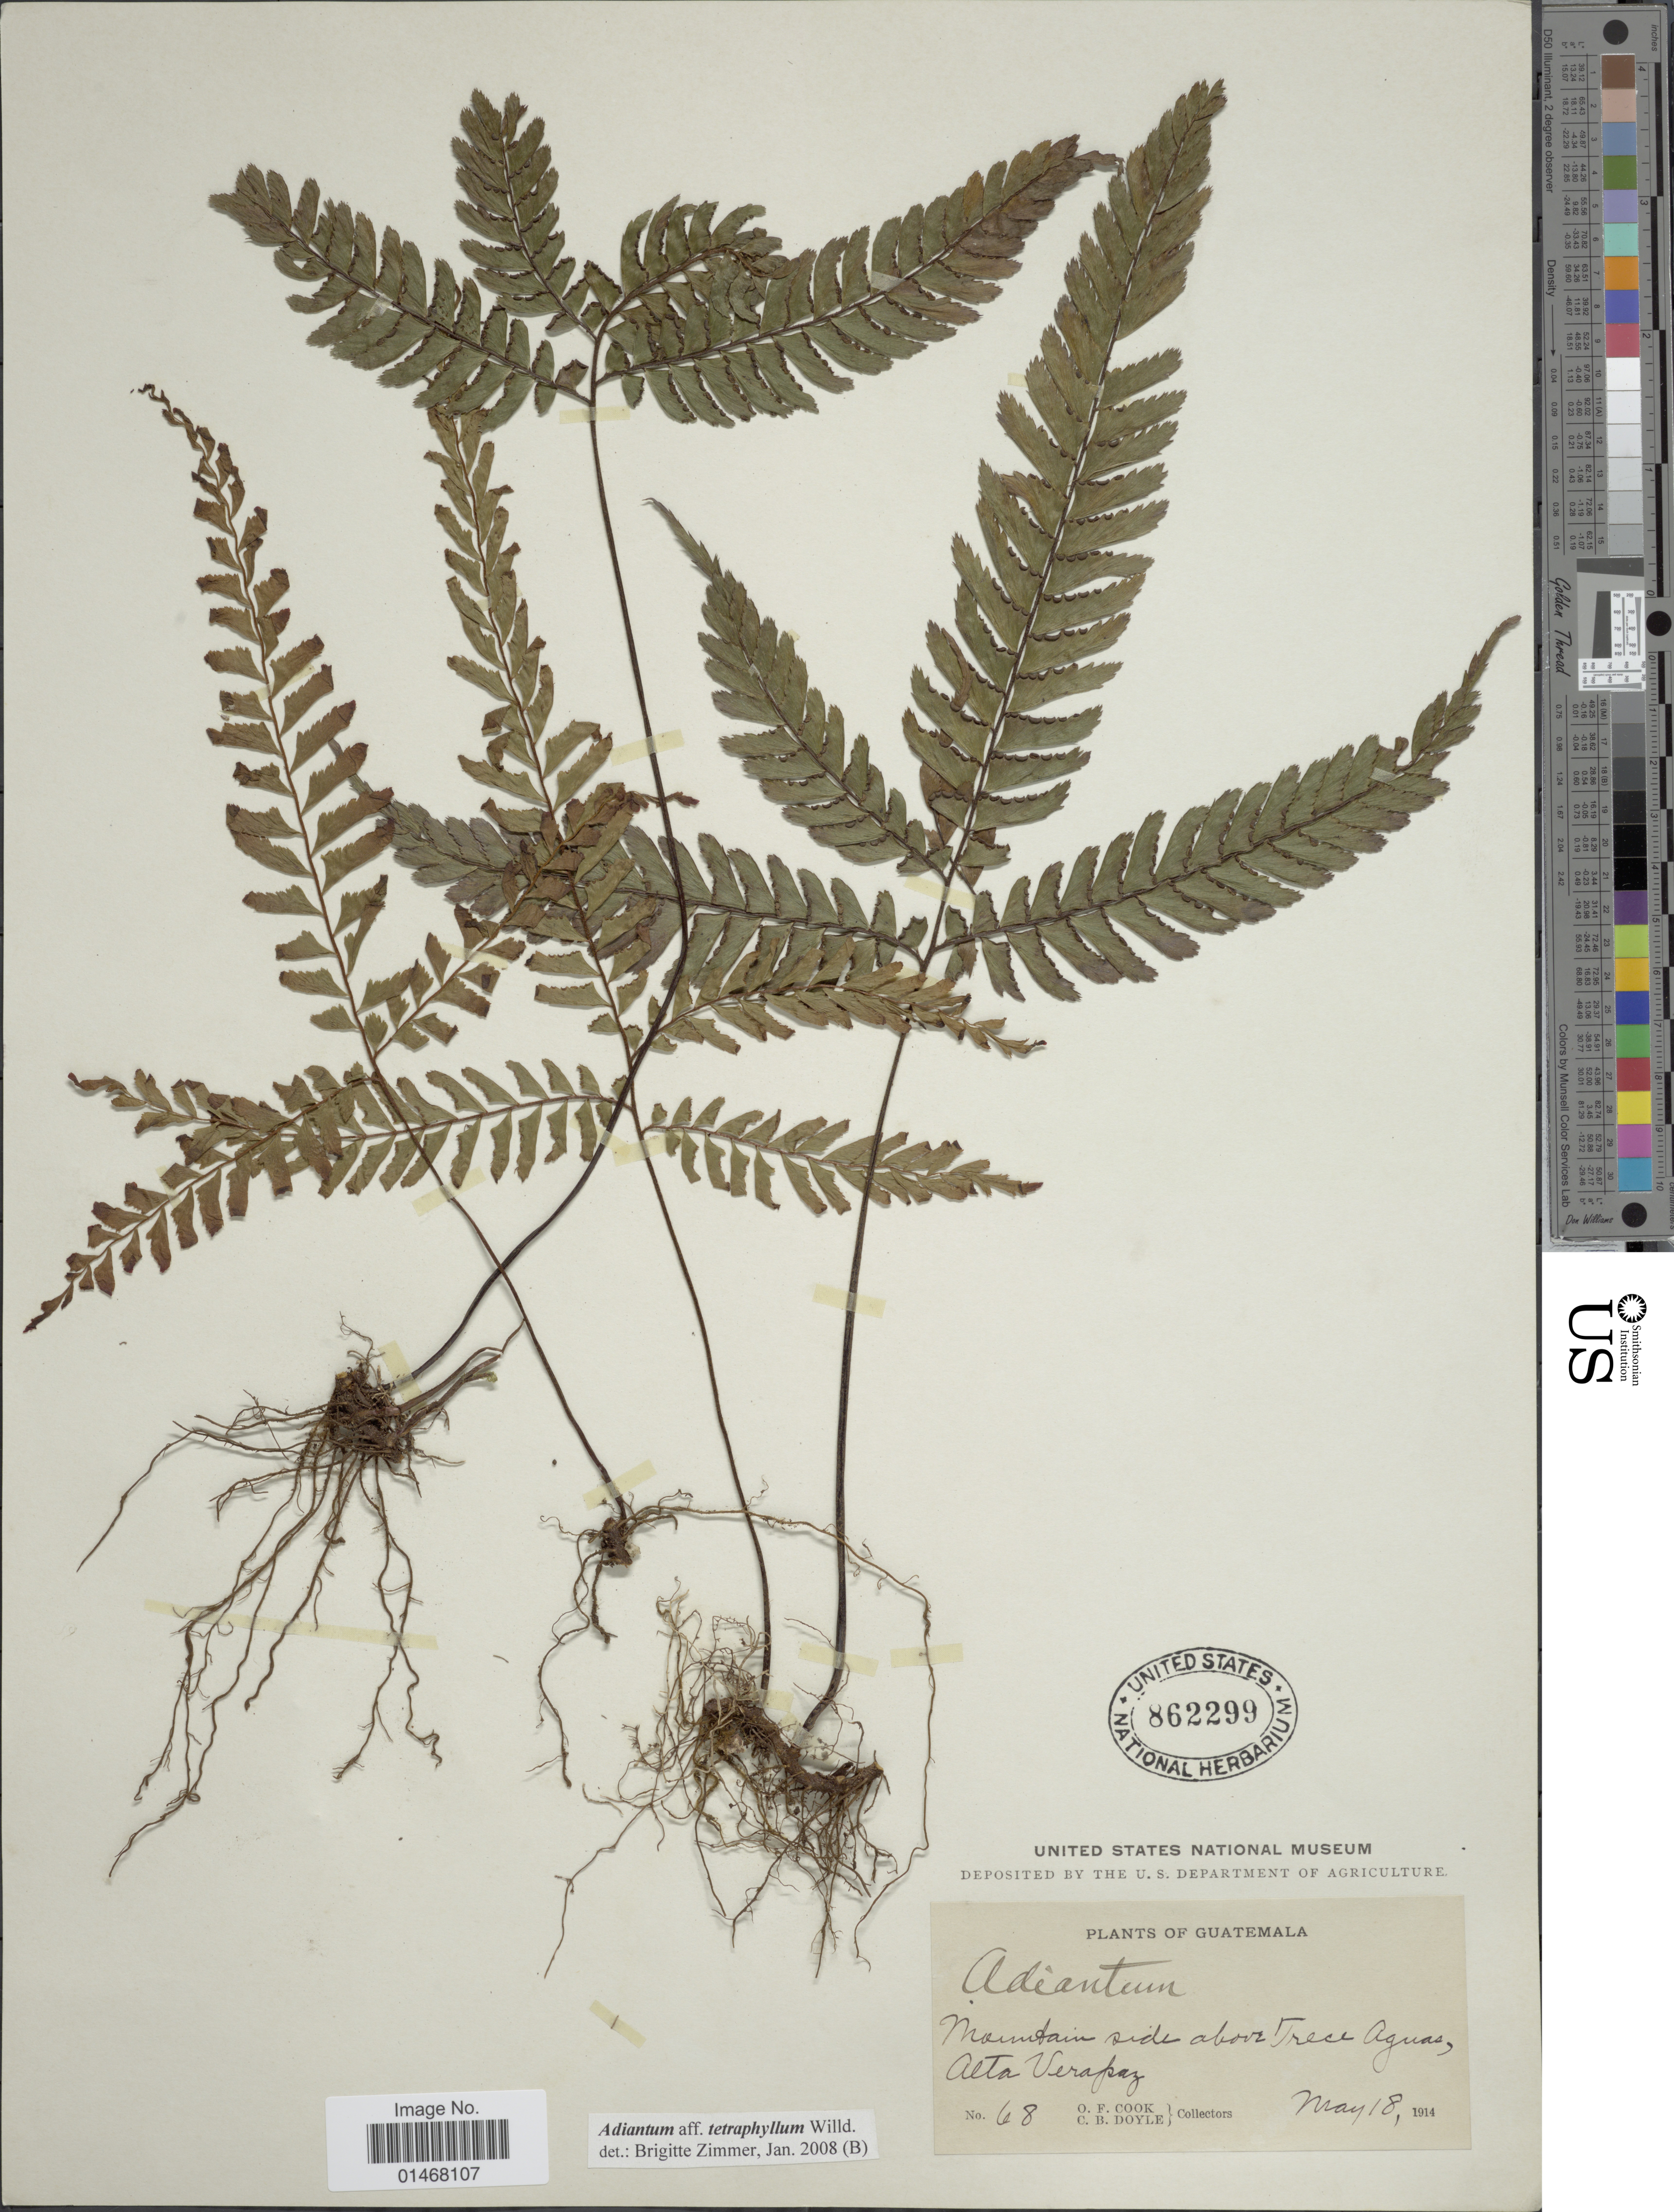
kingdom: Plantae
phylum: Tracheophyta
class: Polypodiopsida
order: Polypodiales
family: Pteridaceae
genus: Adiantum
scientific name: Adiantum tetraphyllum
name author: Humb. & Bonpl. ex Willd.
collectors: O. F. Cook & C. Doyle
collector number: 68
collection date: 1914-03-18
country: Guatemala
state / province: Alta Verapaz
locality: Mountain side above Trece Aguas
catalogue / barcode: US 862299